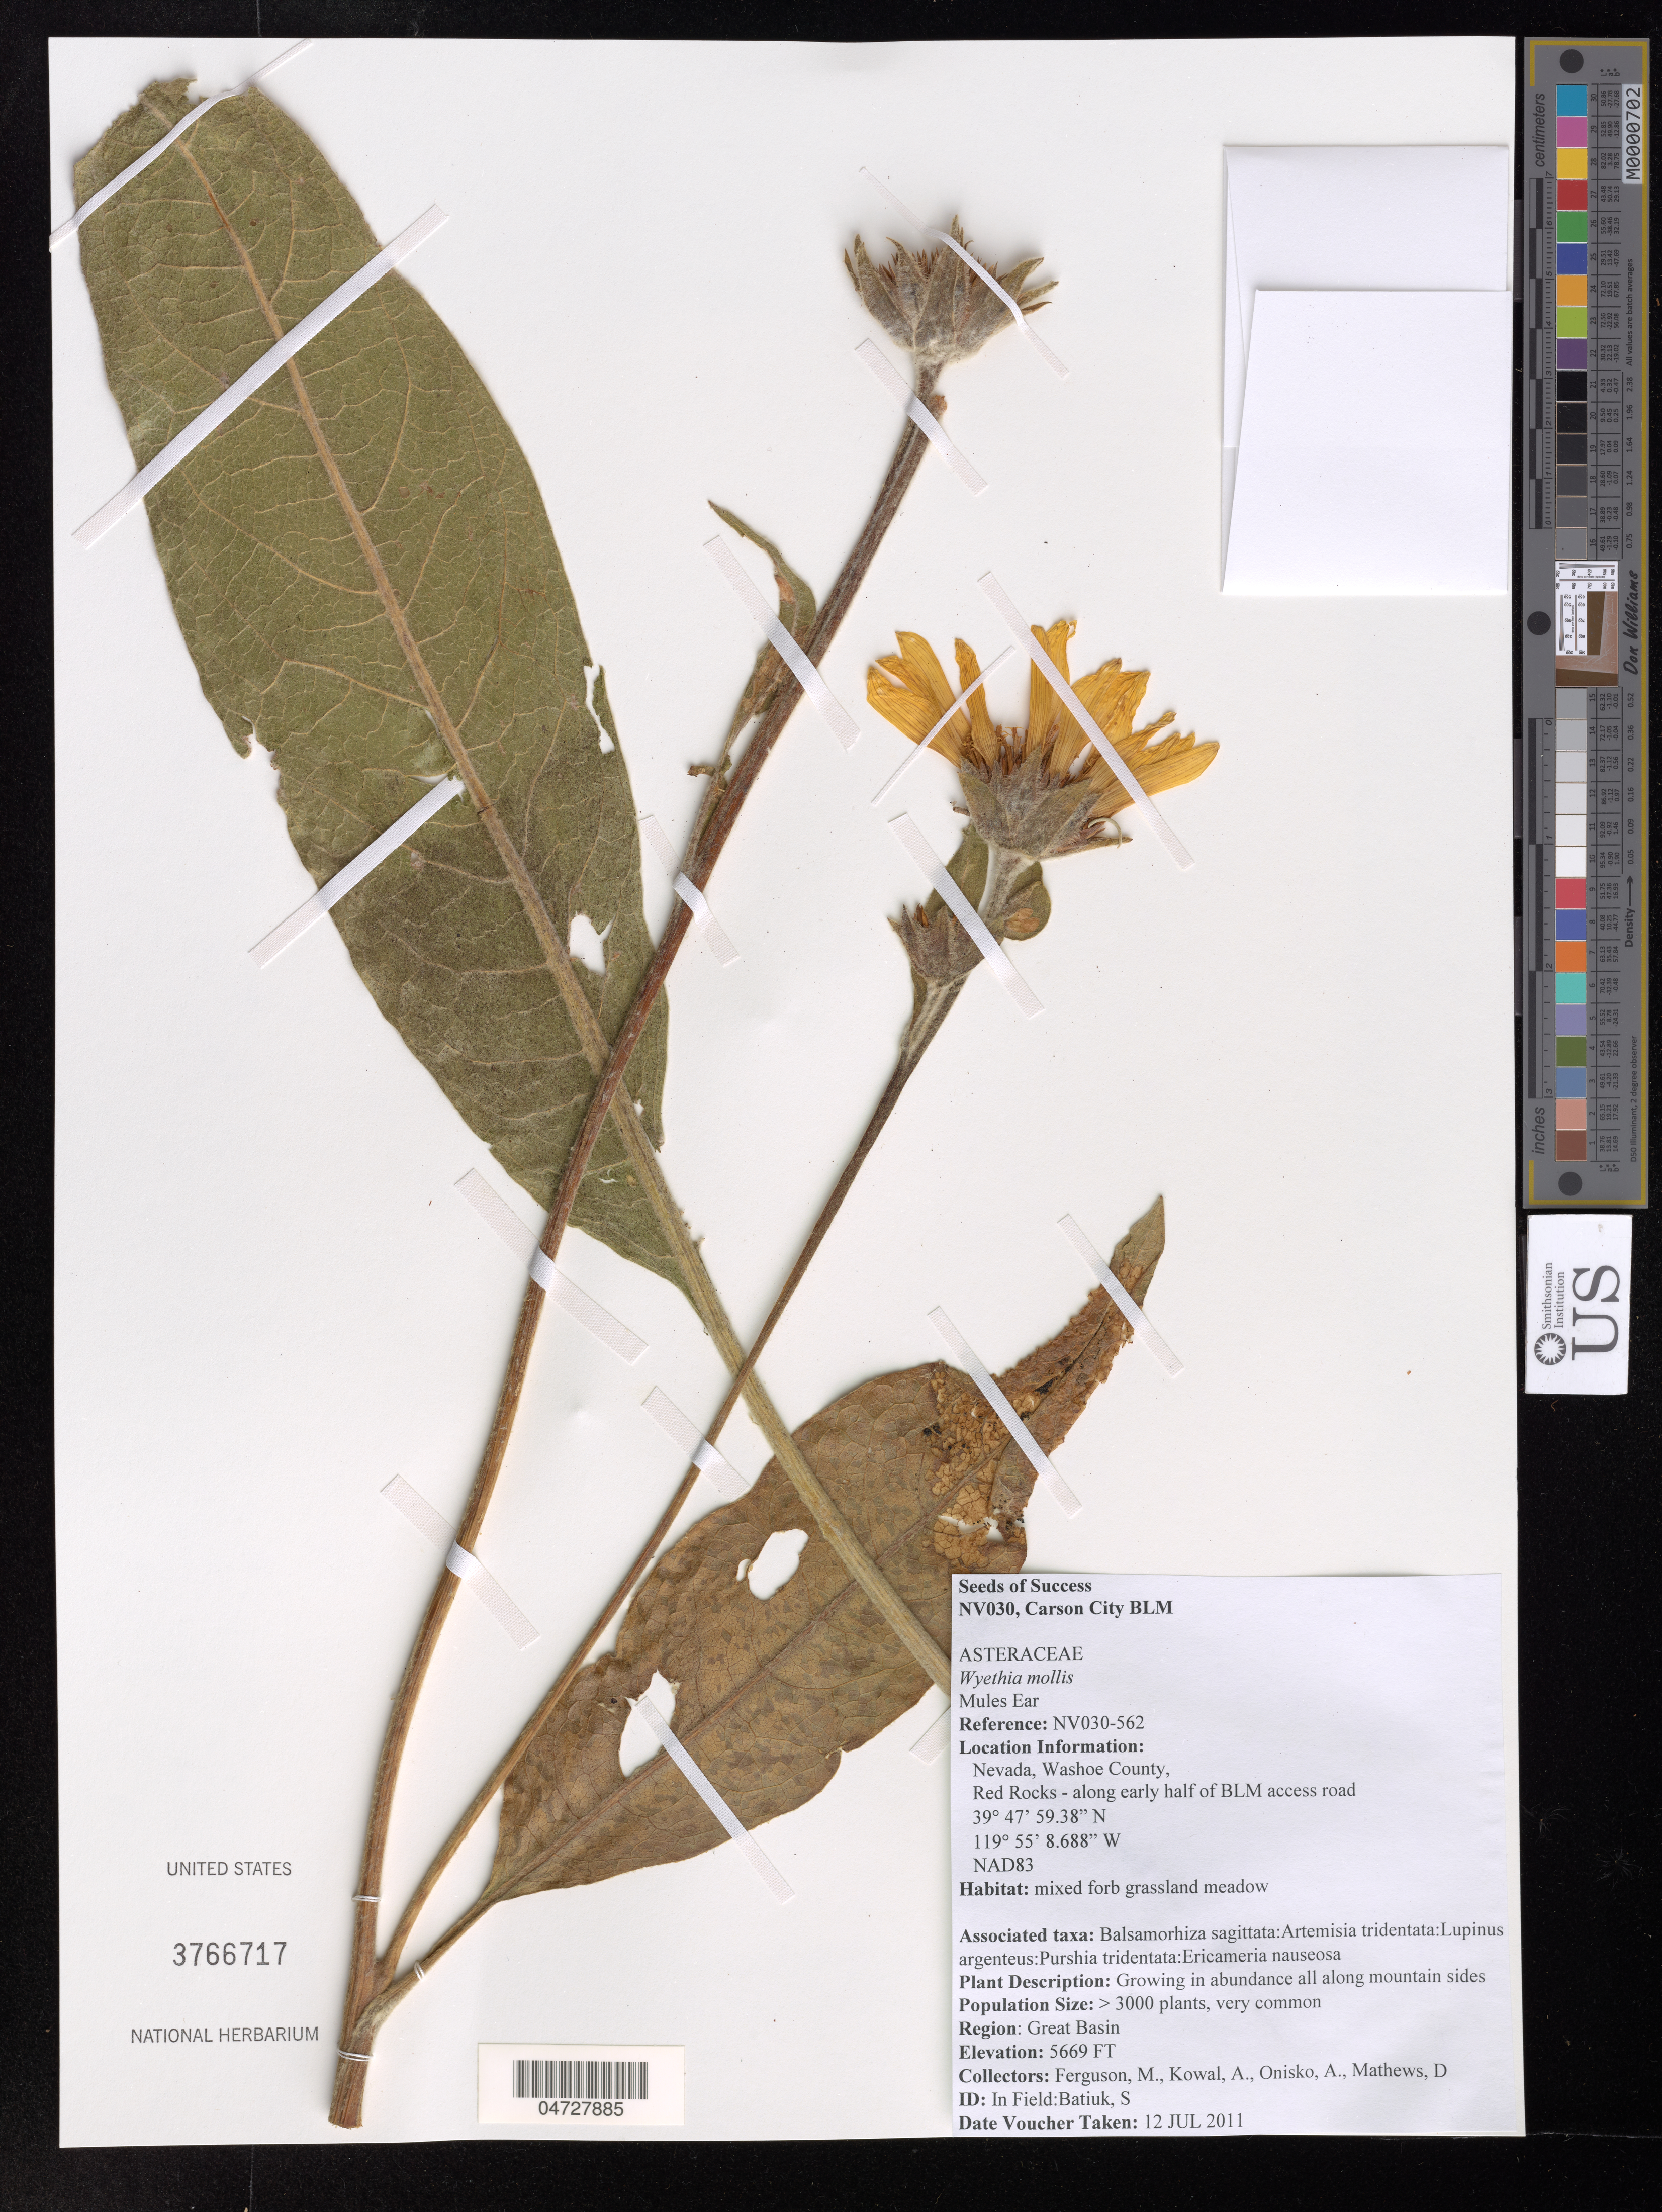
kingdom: Plantae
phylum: Tracheophyta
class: Magnoliopsida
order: Asterales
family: Asteraceae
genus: Wyethia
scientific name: Wyethia mollis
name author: A. Gray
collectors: M. Ferguson, A. Kowal, A. Onisko & D. Mathews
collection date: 2011-07-12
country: United States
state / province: Nevada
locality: Washoe County, Red Rocks - along early half of BLM access road. Great Basin.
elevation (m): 1728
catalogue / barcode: US 3766717